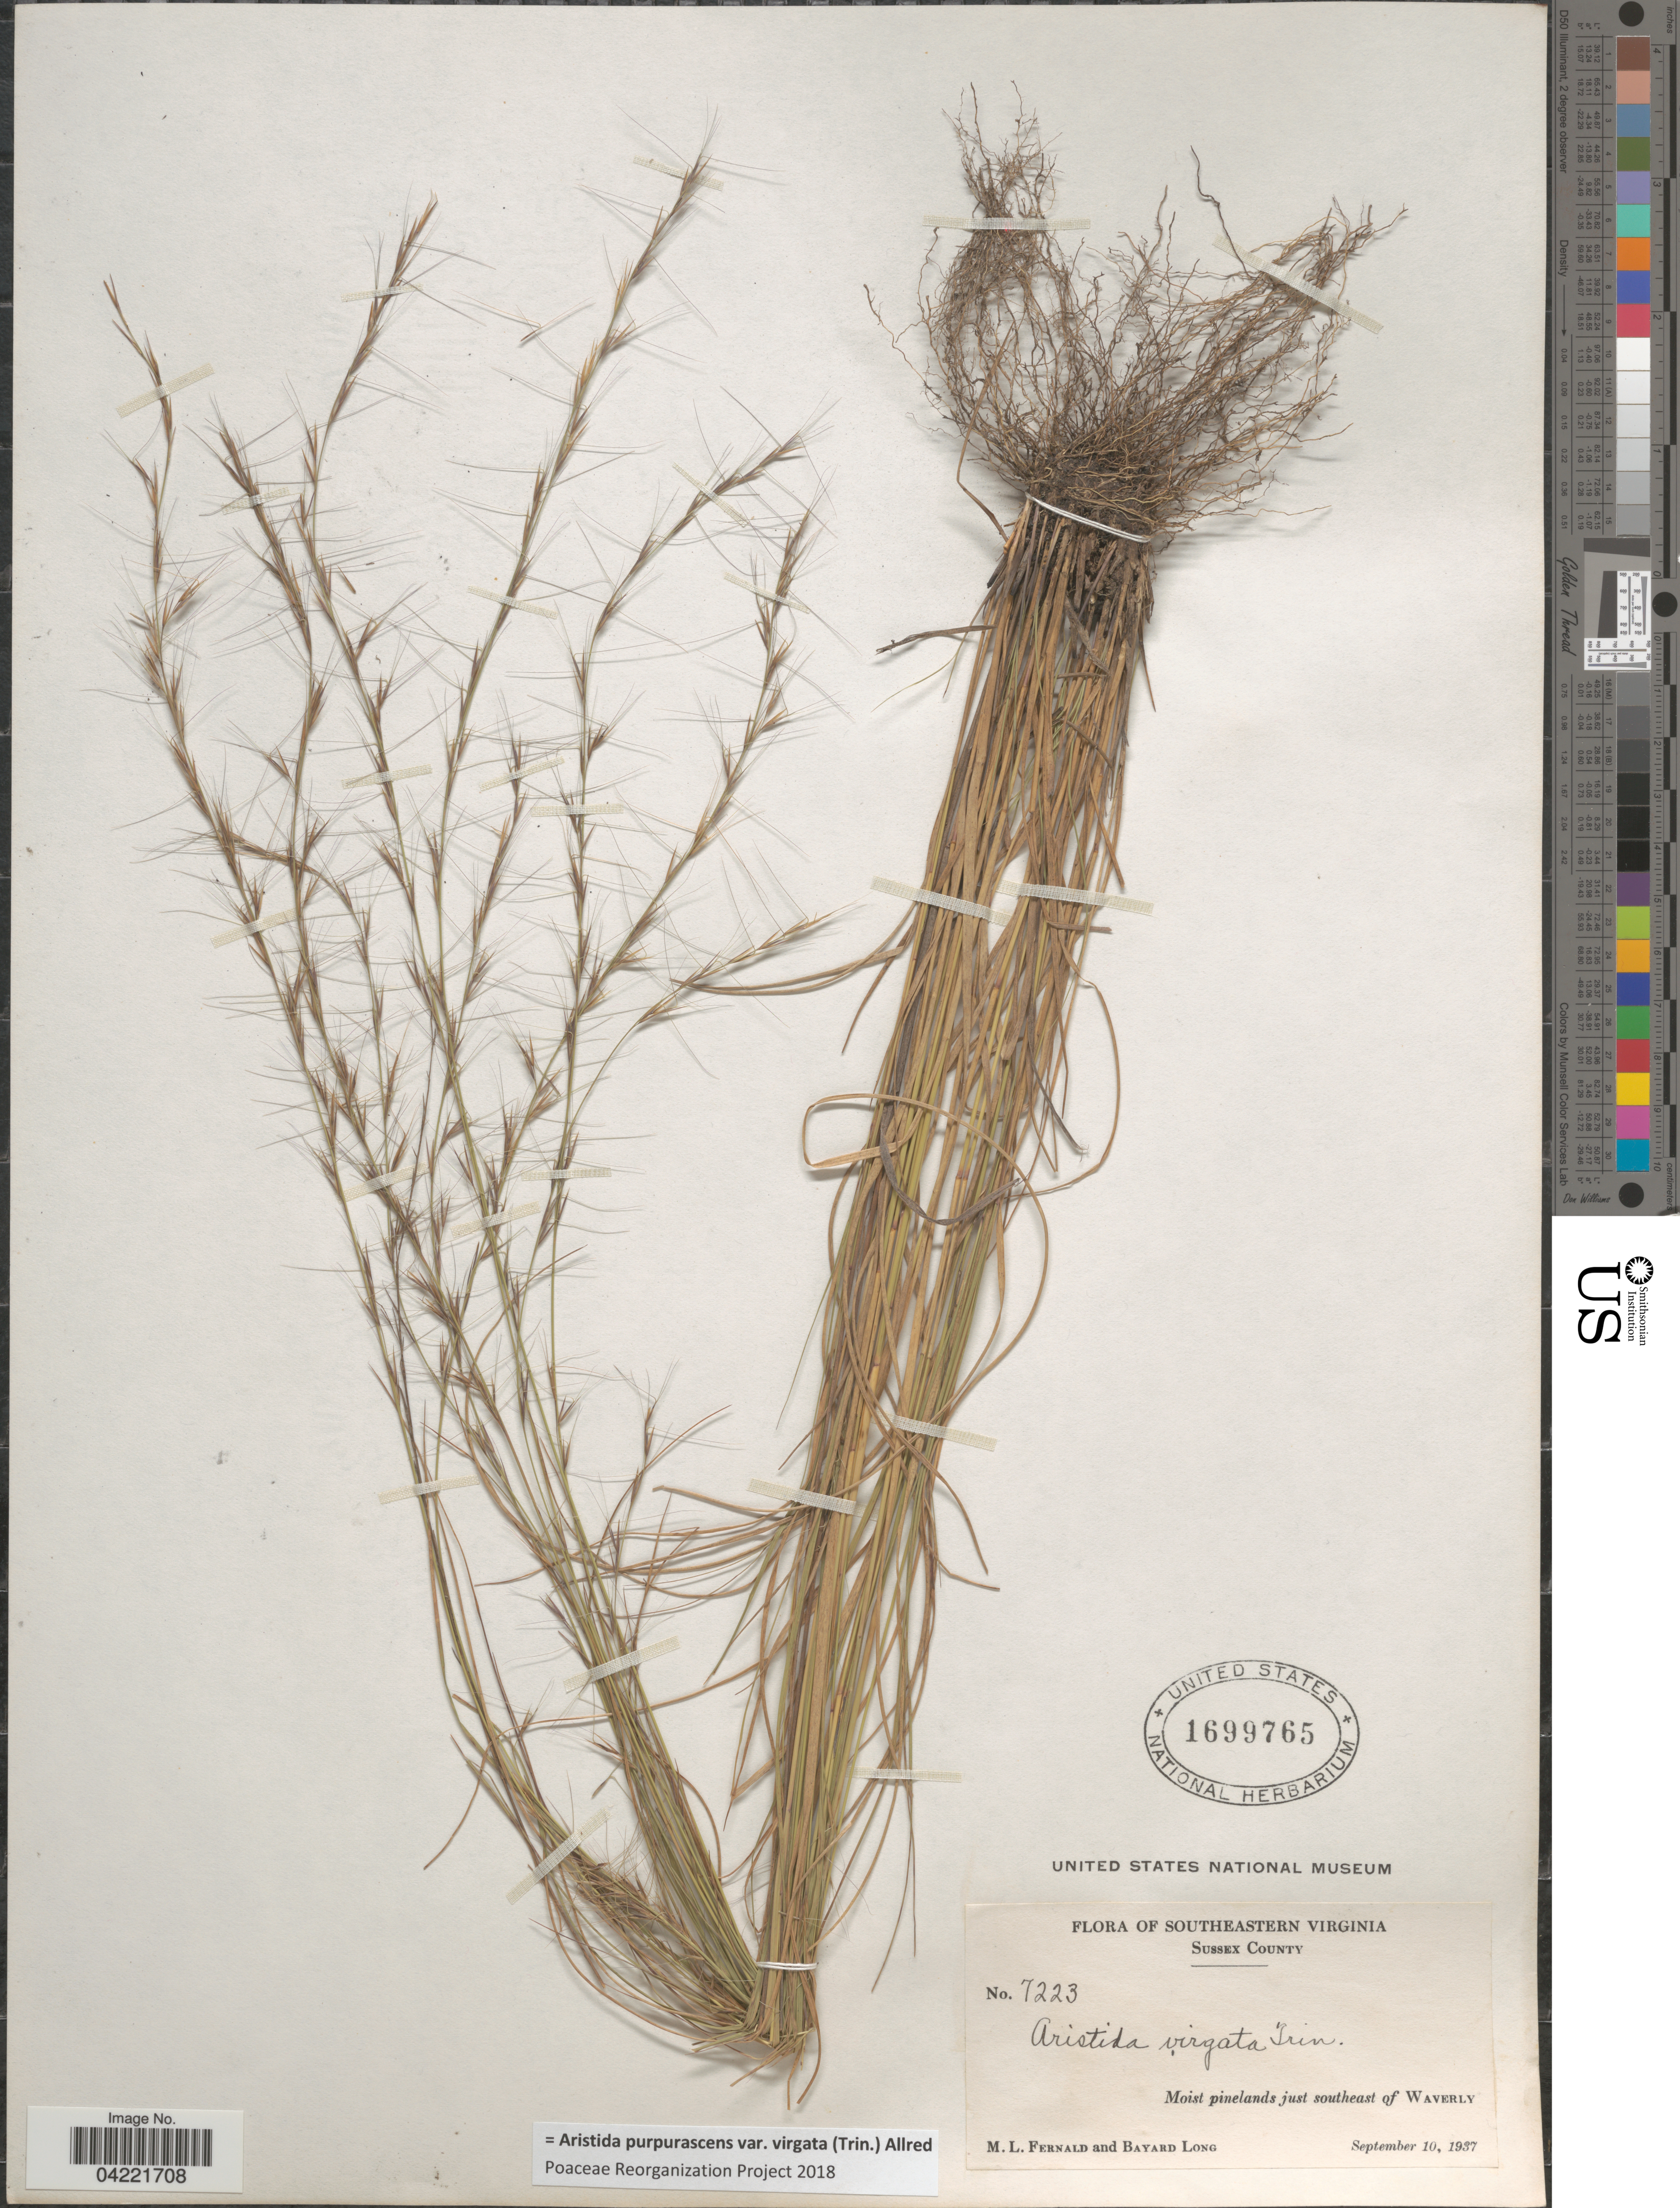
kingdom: Plantae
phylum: Tracheophyta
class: Liliopsida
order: Poales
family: Poaceae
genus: Aristida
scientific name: Aristida purpurascens var. virgata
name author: (Trin.) Allred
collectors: M. L. Fernald & B. Long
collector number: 7223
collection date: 1937-09-10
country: United States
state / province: Virginia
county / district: Sussex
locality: Southeastern Virginia. Sussex County. Moist pinelands just southeast of Waverly.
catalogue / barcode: US 1699765